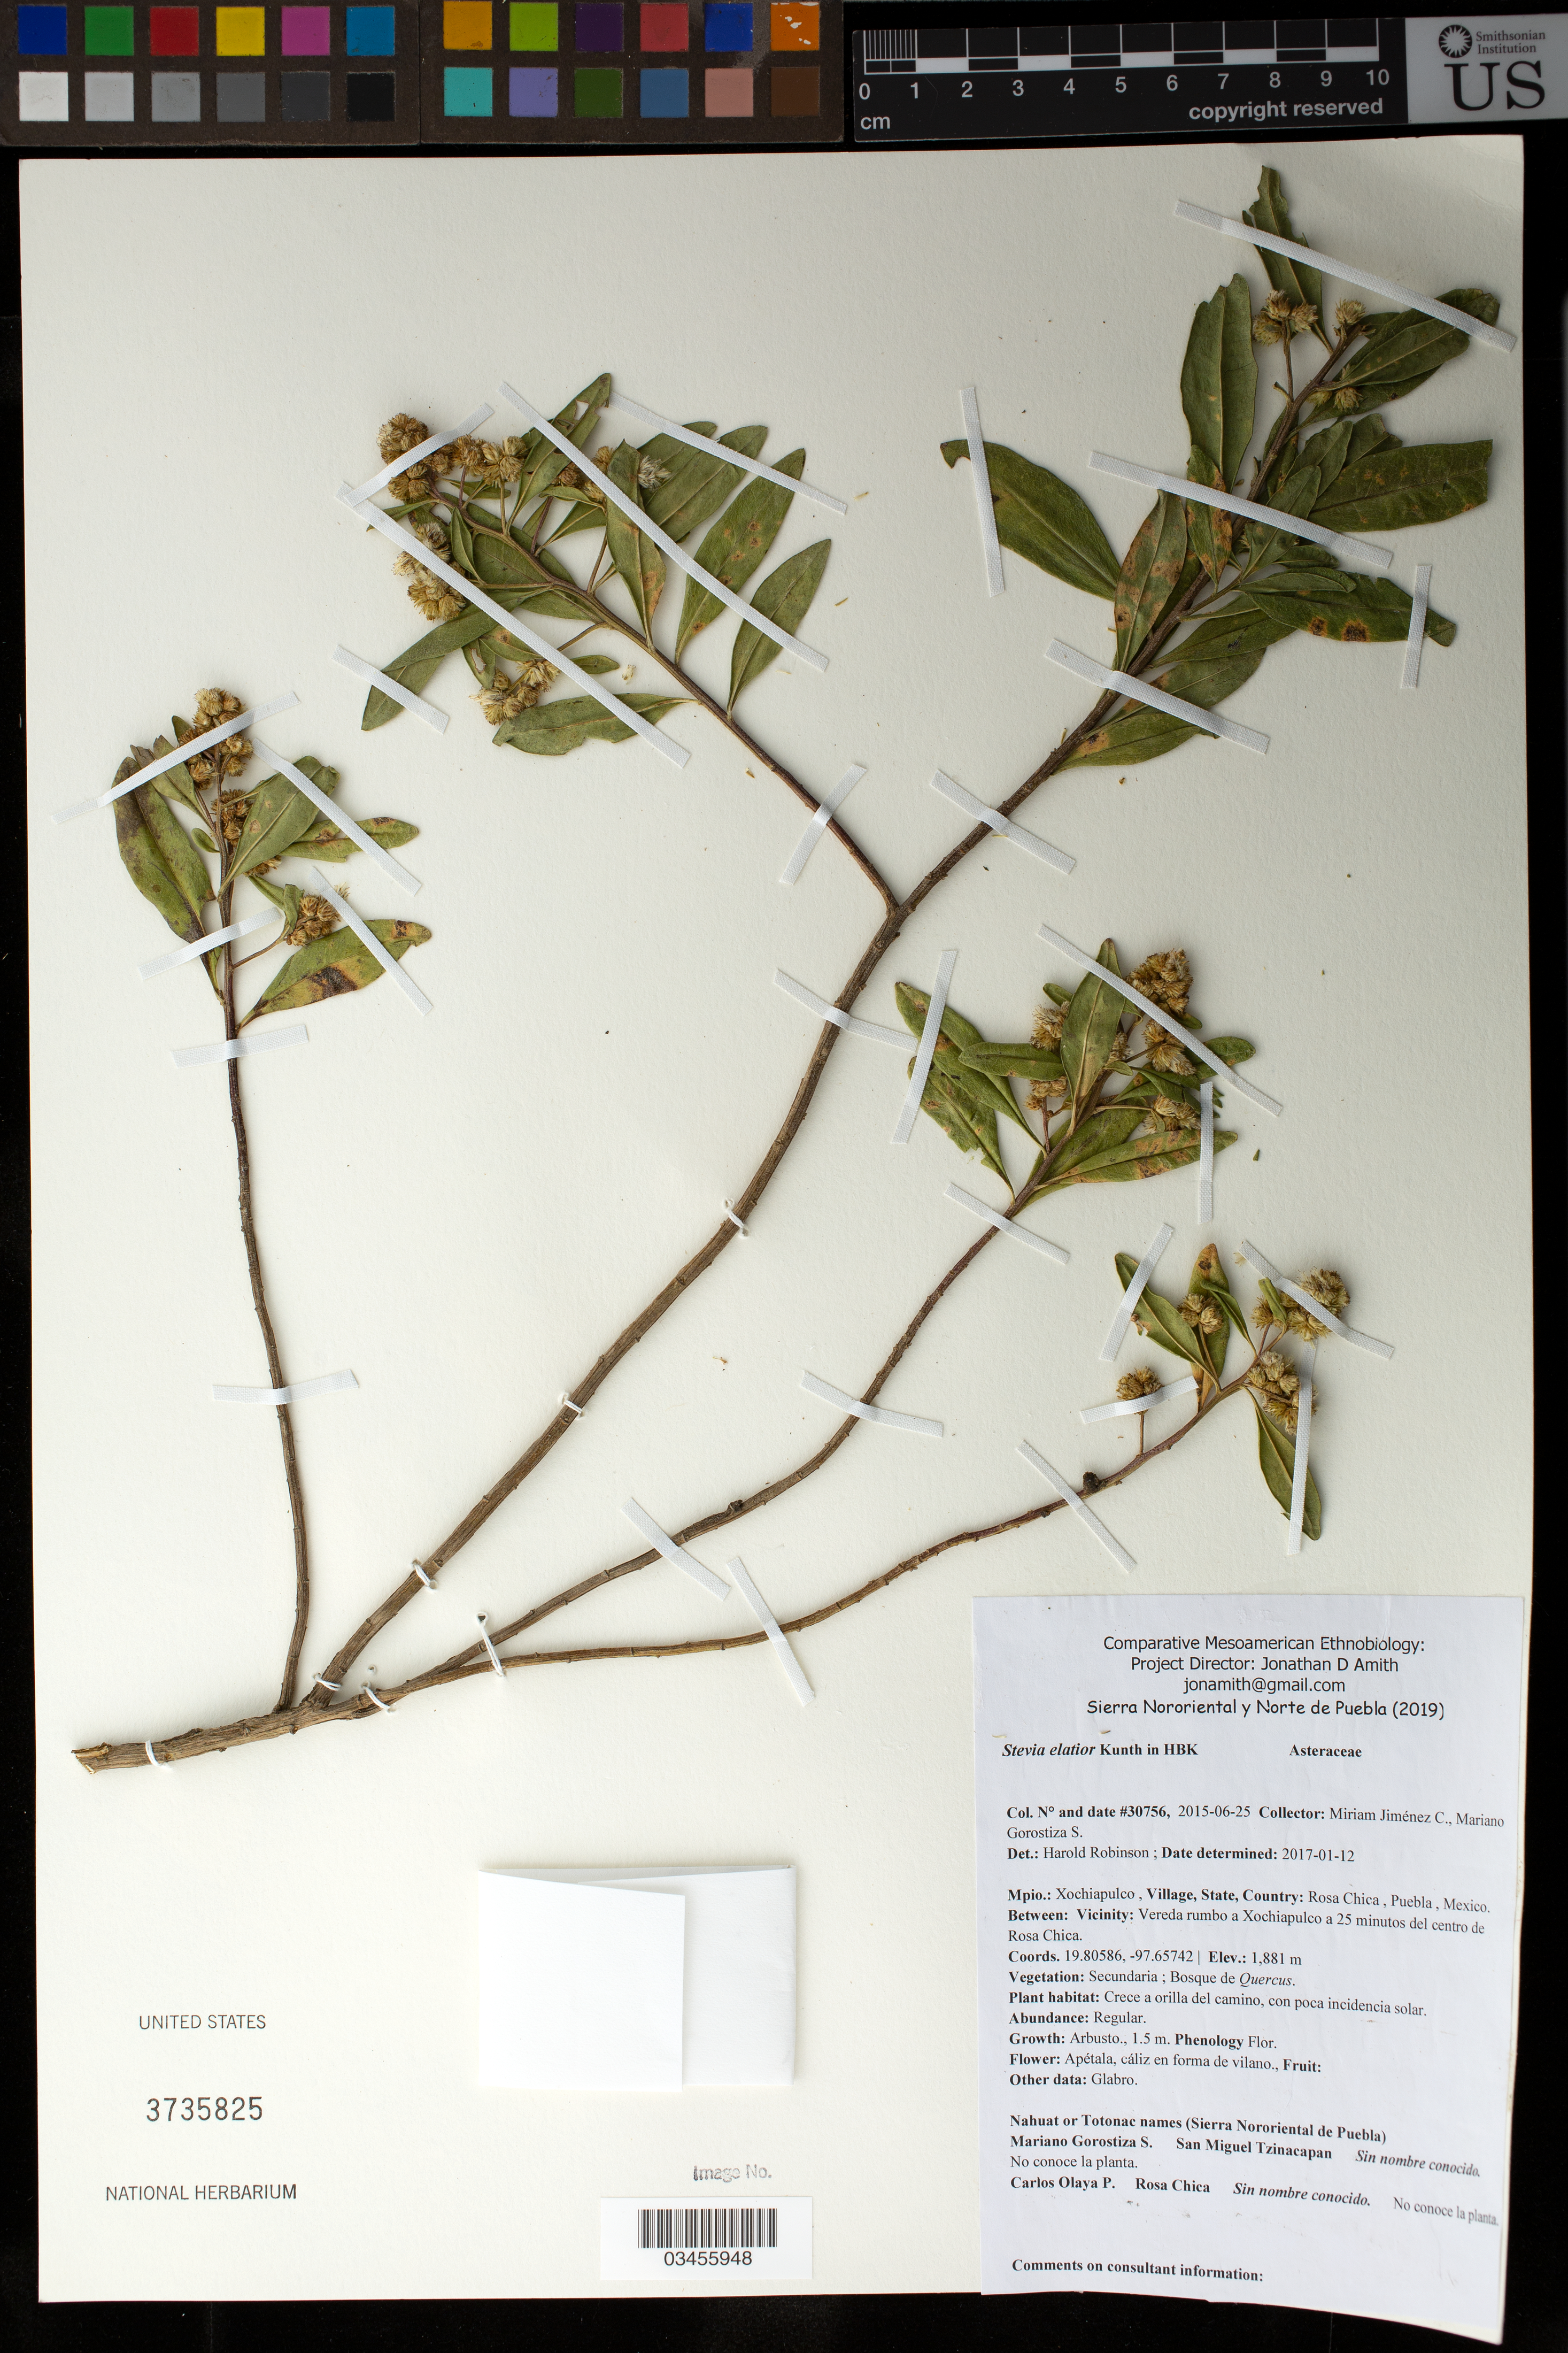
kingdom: Plantae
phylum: Tracheophyta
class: Magnoliopsida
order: Asterales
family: Asteraceae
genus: Stevia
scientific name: Stevia elatior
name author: Kunth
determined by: Robinson, Harold E., (US)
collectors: M. Jiménez Chimil & M. Gorostiza S.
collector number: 30756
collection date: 2015-06-25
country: México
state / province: Puebla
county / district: Xochiapulco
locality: PUEBLO: Rosa Chica; LOCALIDAD EXACTA: Vereda rumbo a Xochiapulco a 25 minutos del centro de Rosa Chica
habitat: Bosque de Quercus | A orilla del camino, con poca incidencia solar.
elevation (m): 1881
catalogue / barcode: US 3735825